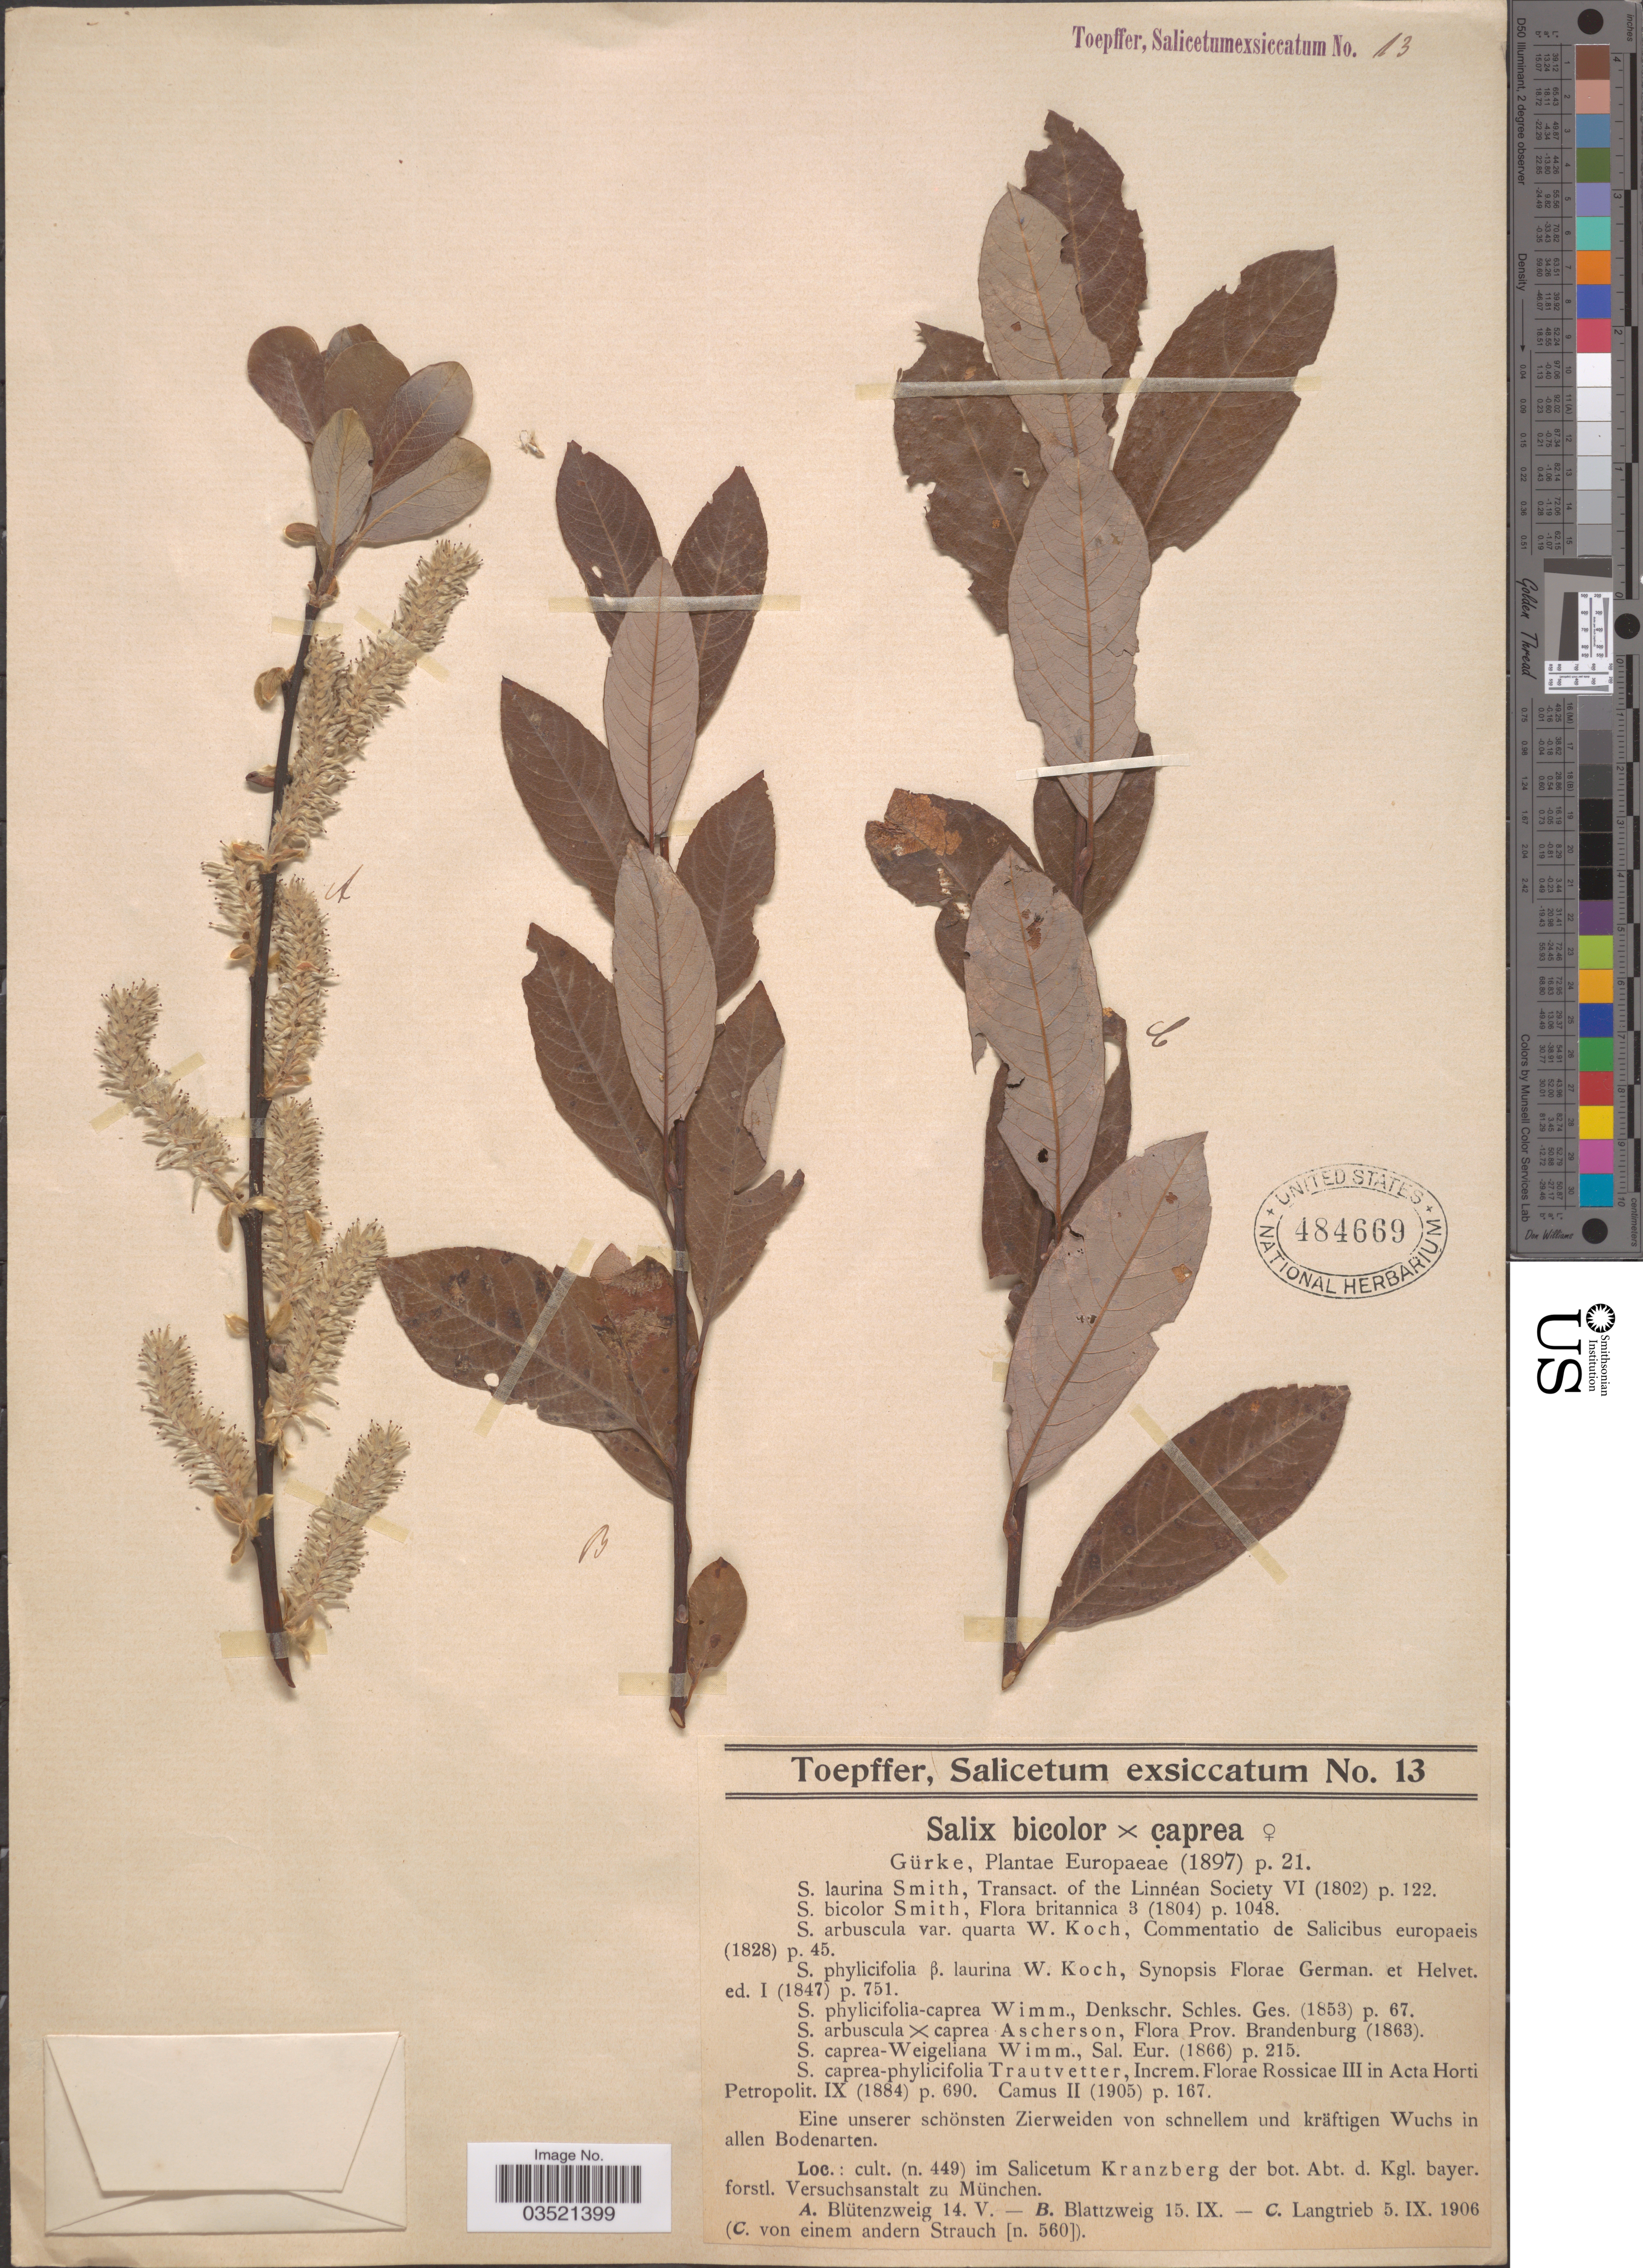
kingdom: Plantae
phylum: Tracheophyta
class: Magnoliopsida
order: Malpighiales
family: Salicaceae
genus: Salix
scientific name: Salix bicolor x S. caprea L.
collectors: A. Toepffer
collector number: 13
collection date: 1906-05-14/1906-09-05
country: Germany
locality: Cult. (n. 449) im Salicetum Kranzberg der bot. Abt. d. Kgl. bayer. forstl. Versuchsanstalt zu München.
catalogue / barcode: US 484669